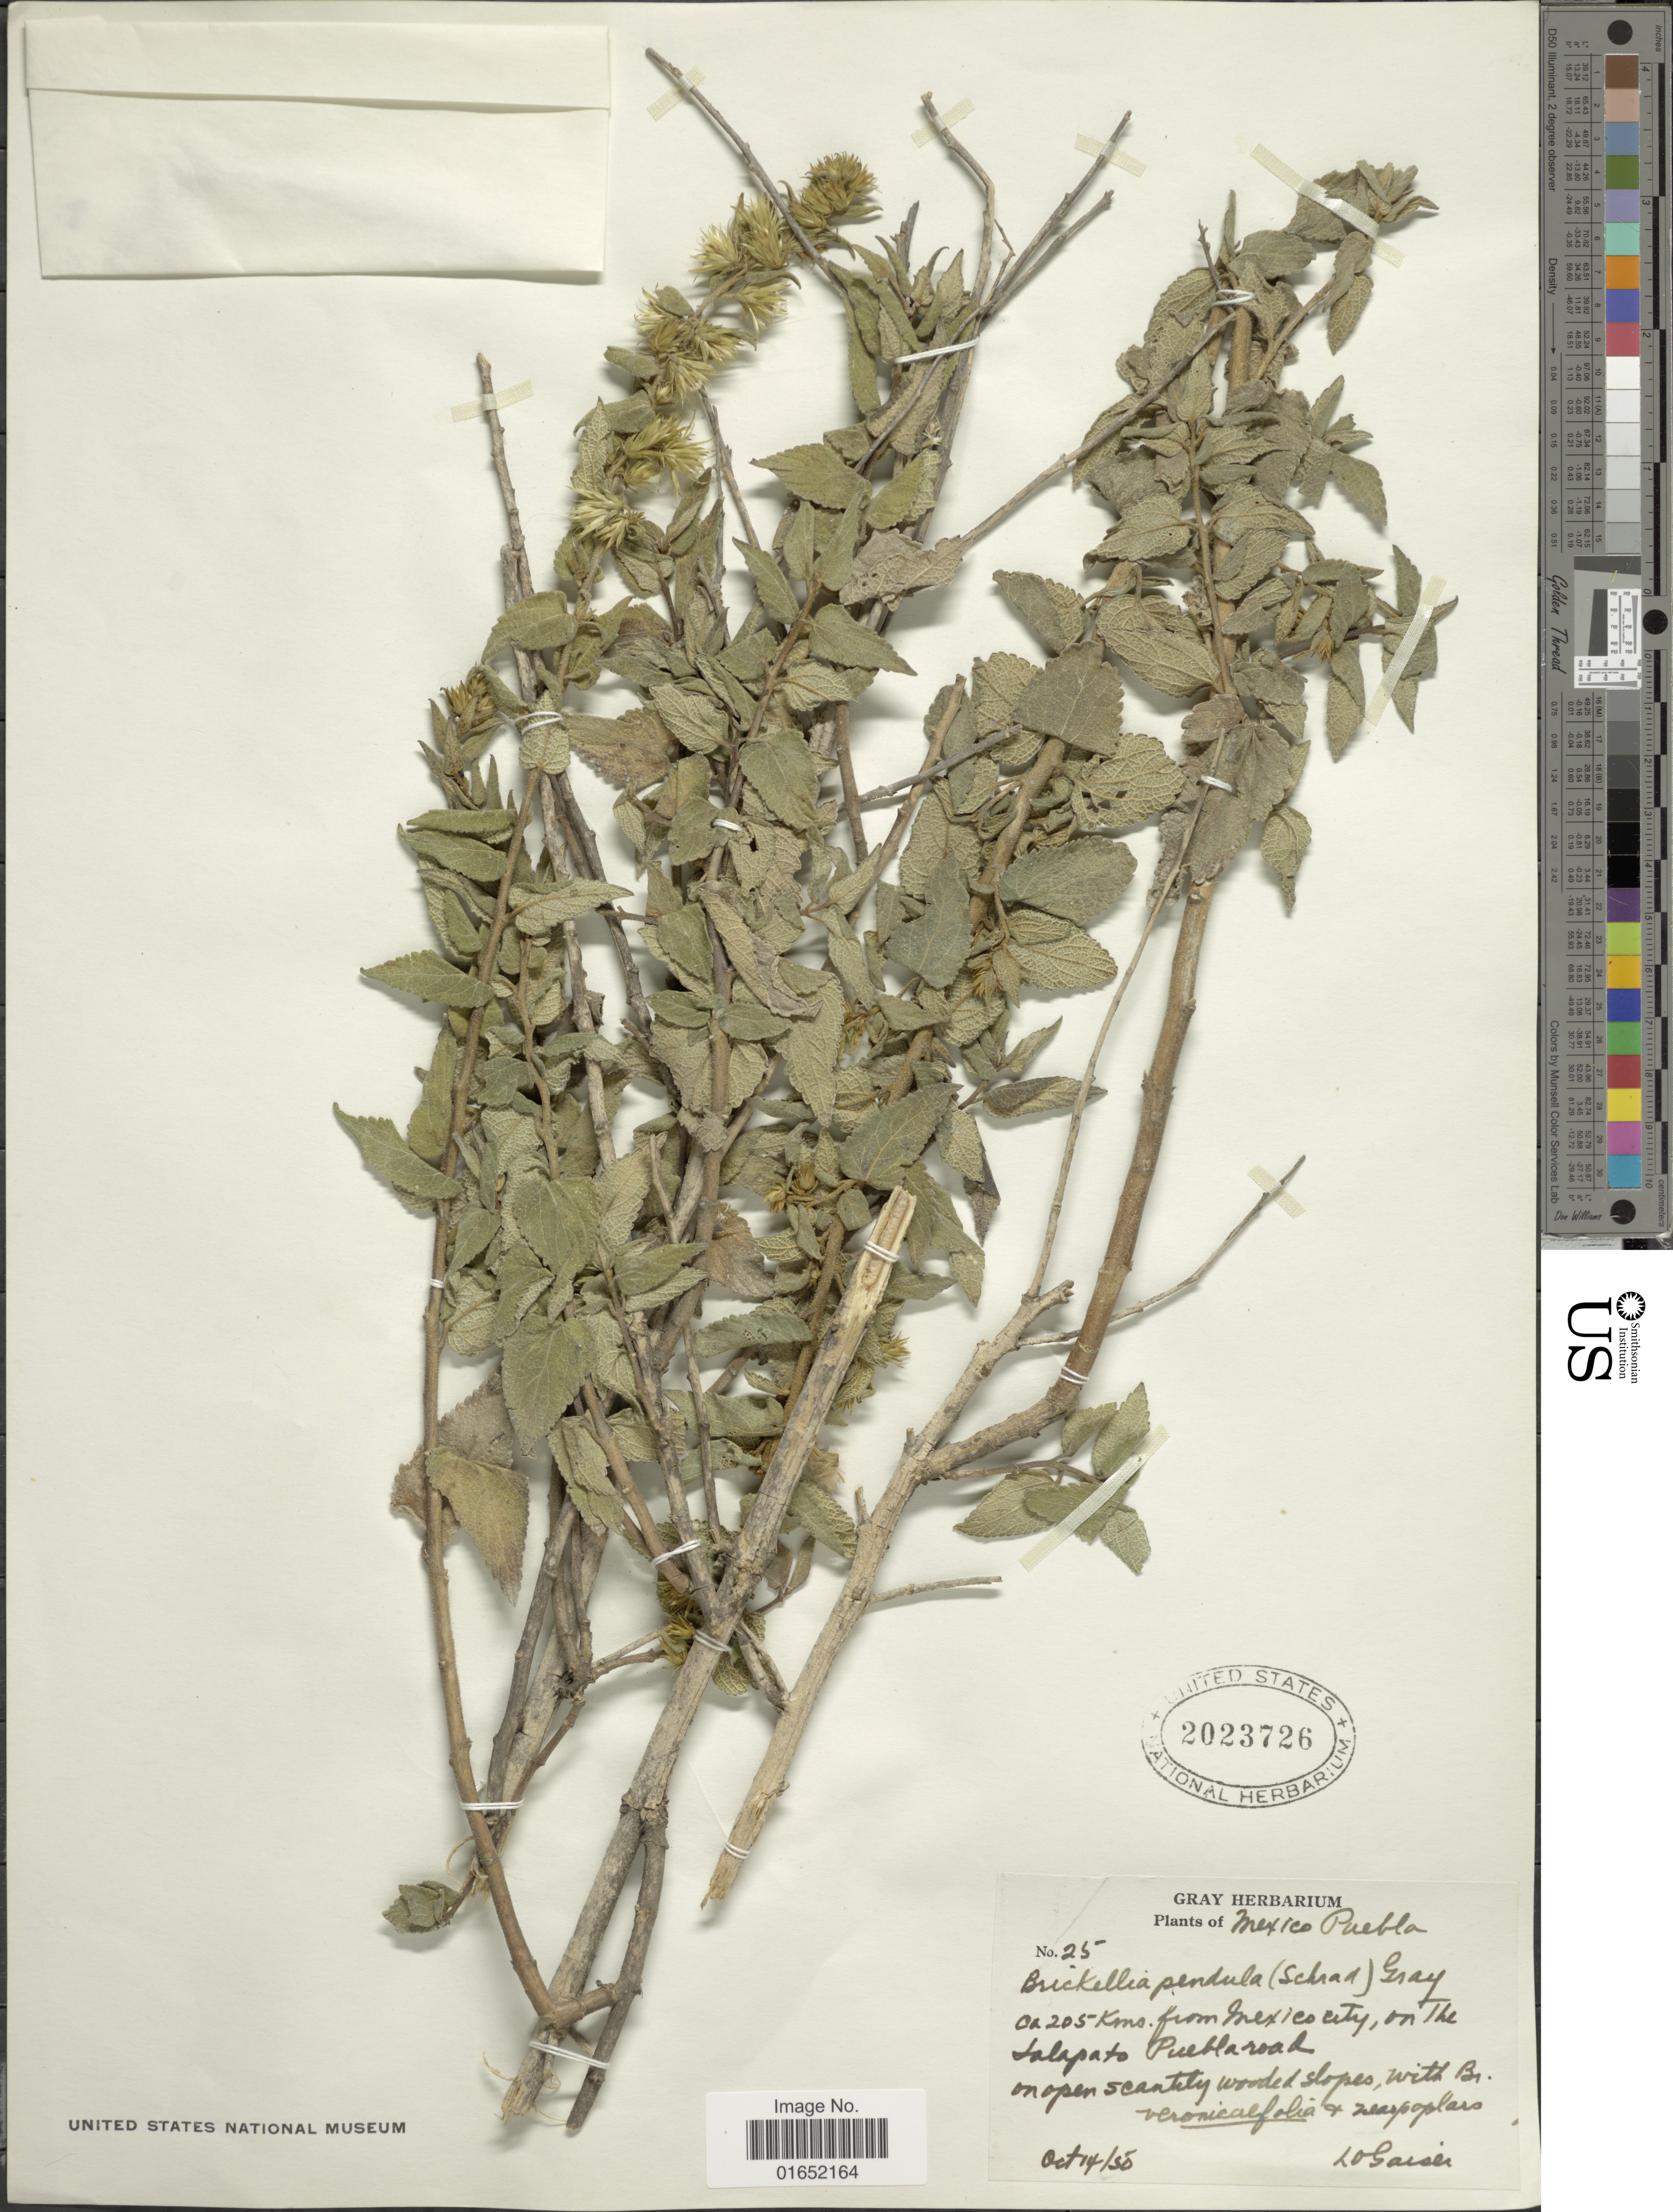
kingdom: Plantae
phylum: Tracheophyta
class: Magnoliopsida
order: Asterales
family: Asteraceae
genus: Brickellia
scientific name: Brickellia pendula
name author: (Schrad.) A. Gray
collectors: L. Gaiser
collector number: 25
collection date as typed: Transcribed d/m/y: 14/10/50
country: Mexico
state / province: Puebla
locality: Ca 205 Kms from Mexico city, on the Jalapato Puebla road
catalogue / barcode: US 2023726